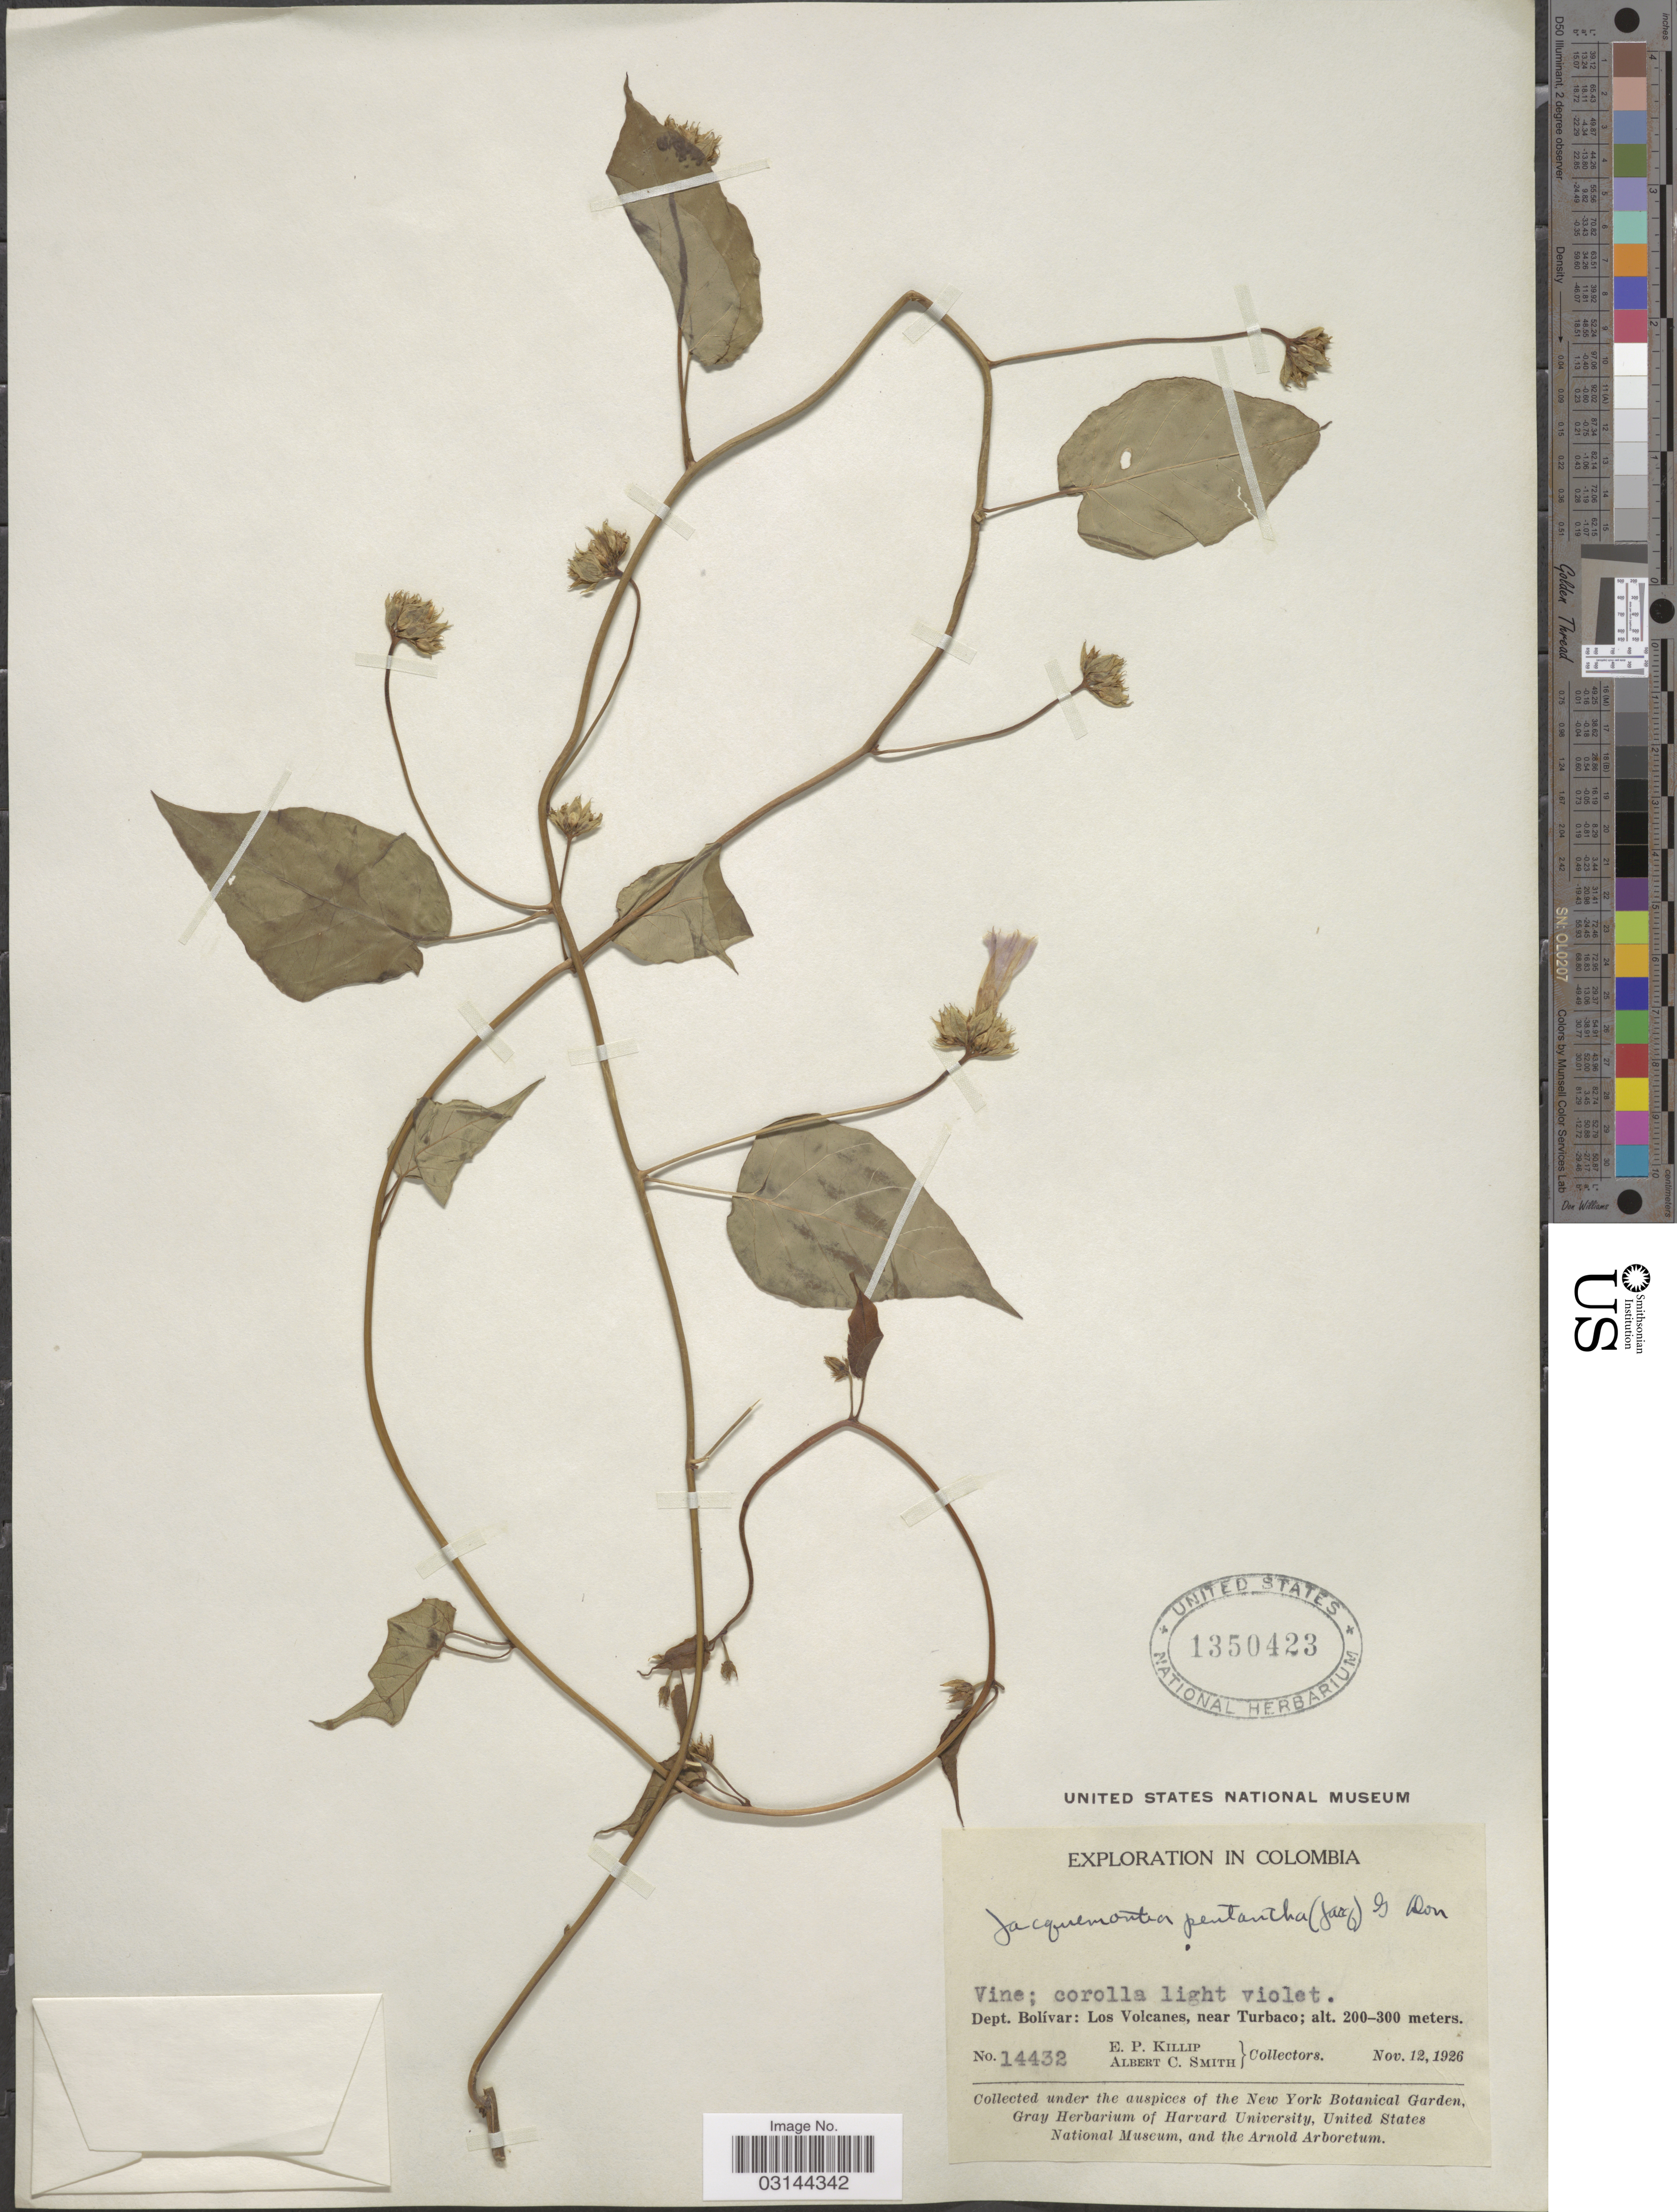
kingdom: Plantae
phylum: Tracheophyta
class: Magnoliopsida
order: Solanales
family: Convolvulaceae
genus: Jacquemontia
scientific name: Jacquemontia pentanthos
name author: (Jacq.) G. Don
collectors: E. P. Killip & A. C. Smith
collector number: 14432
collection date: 1926-11-12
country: Colombia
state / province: Bolívar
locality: Dept. Bolívar: Los Volcanes, near Turbaco.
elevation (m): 200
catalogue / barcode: US 1350423